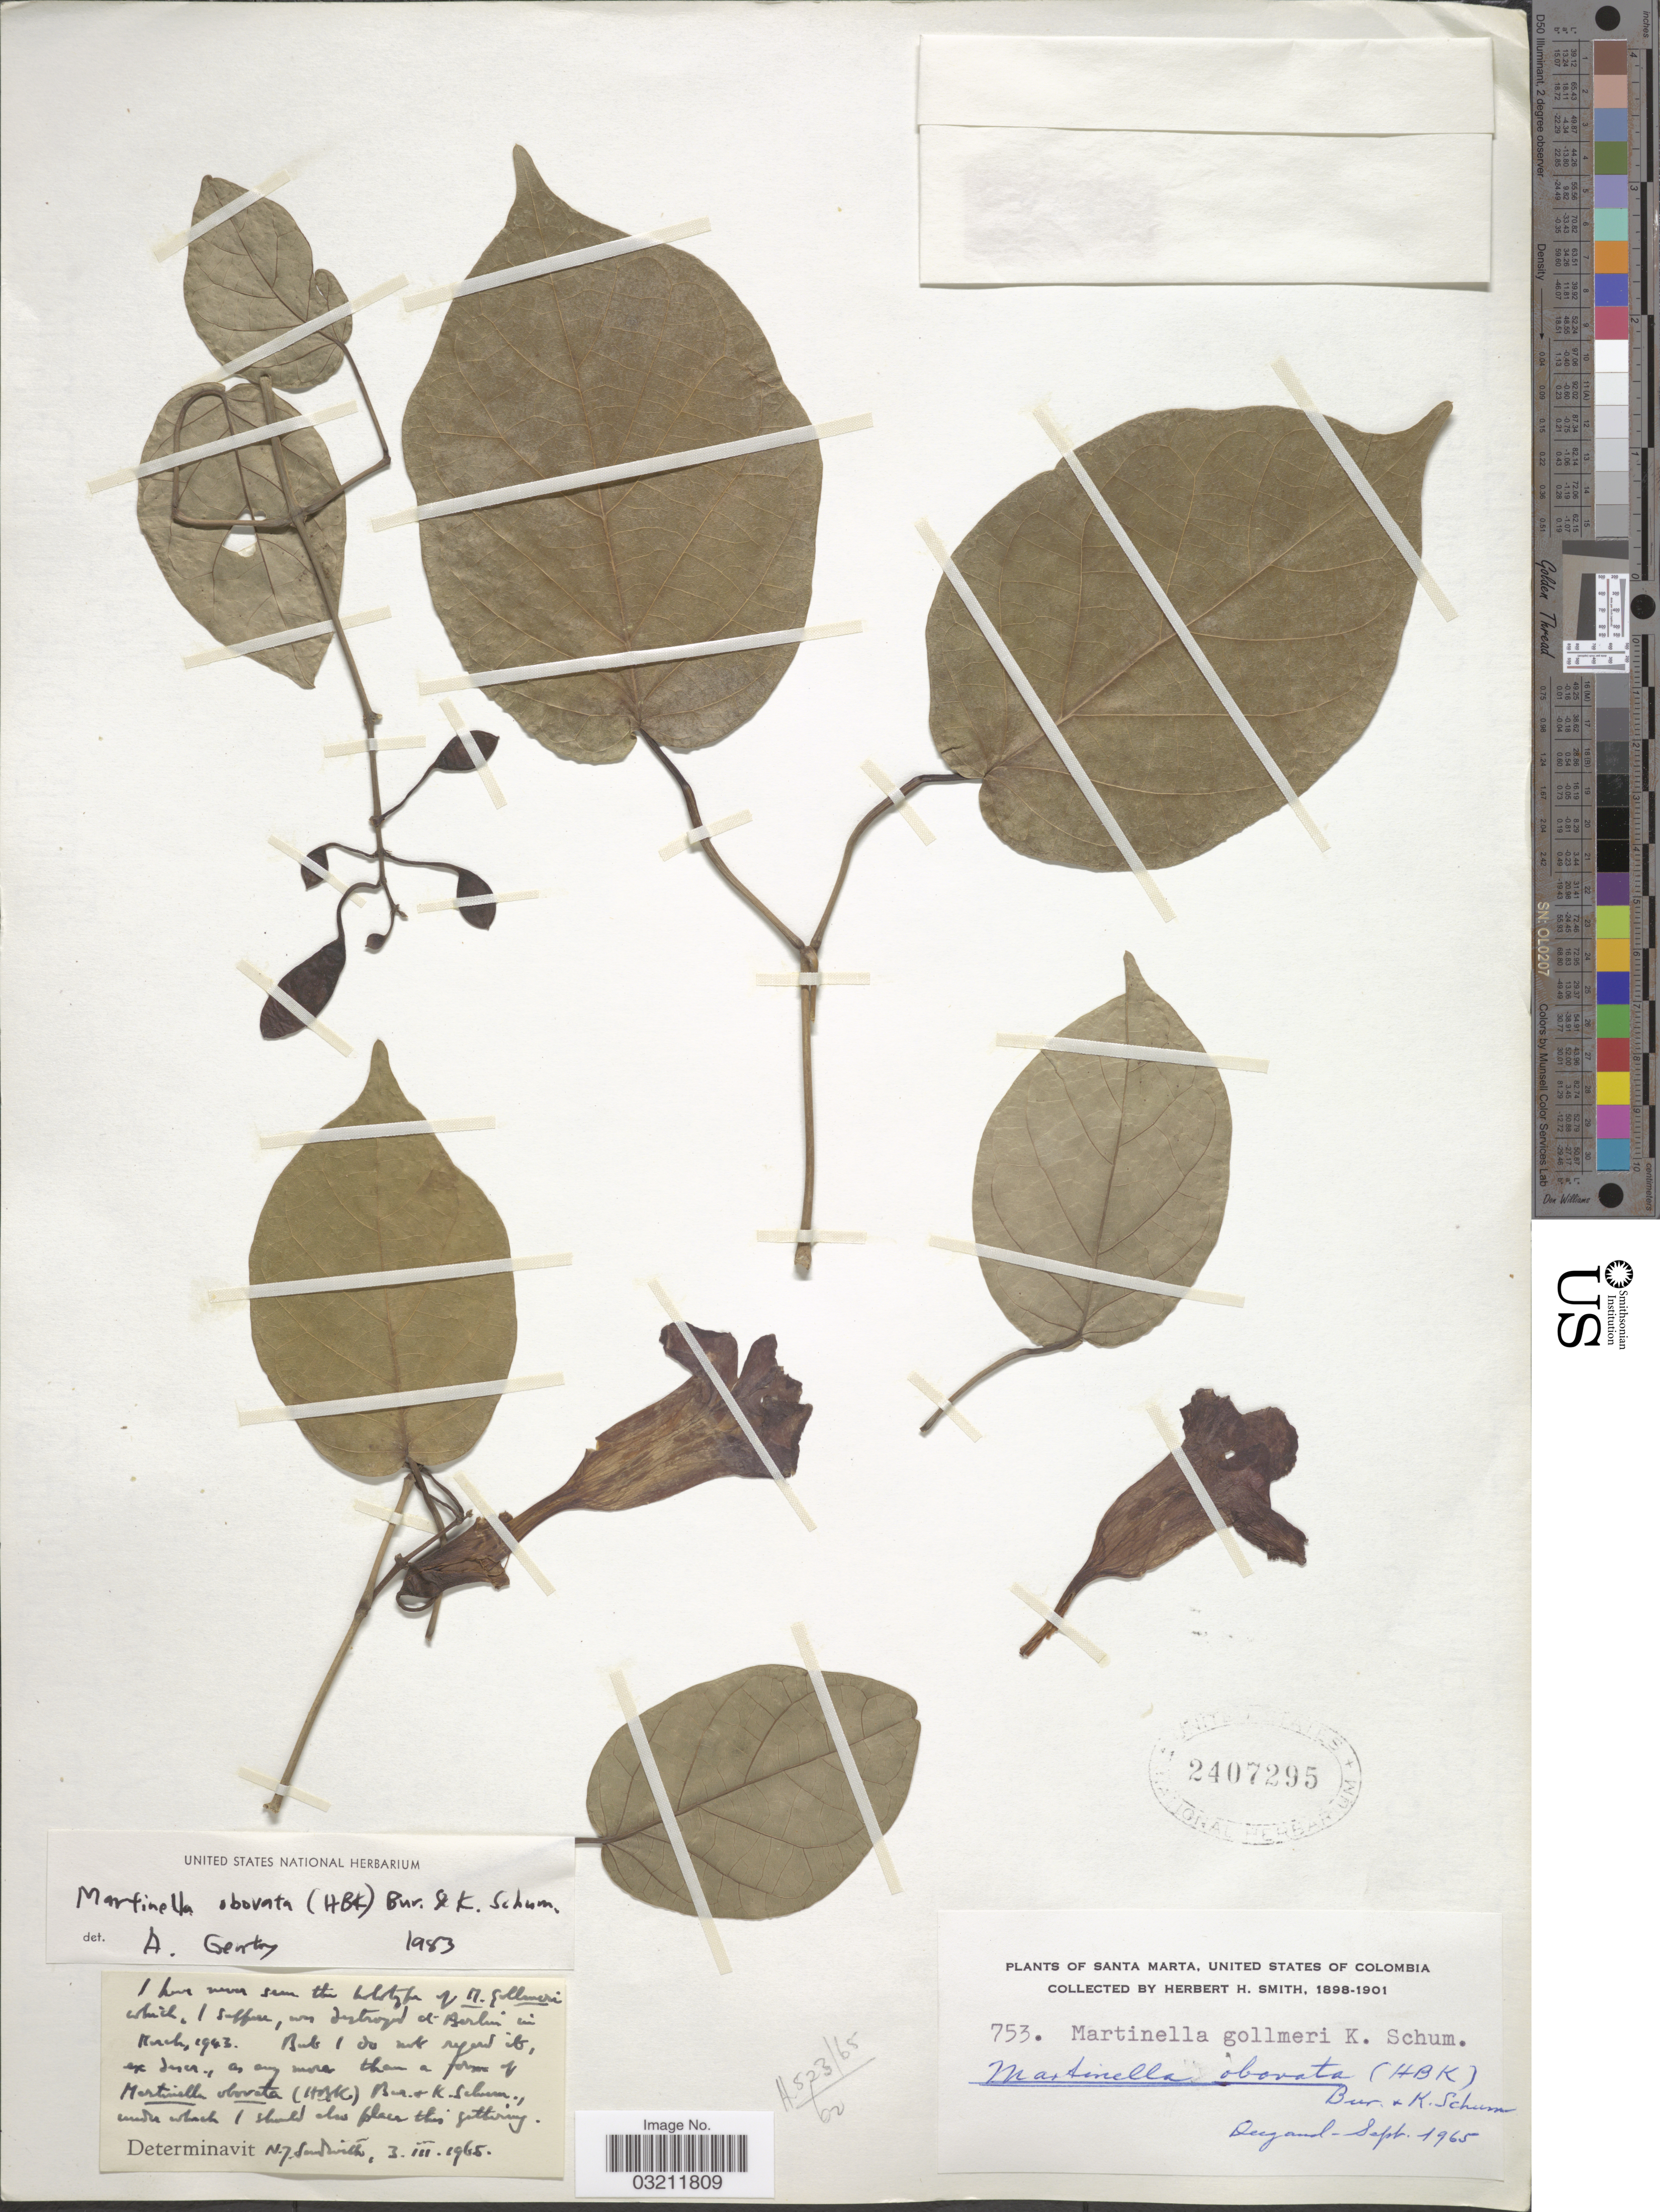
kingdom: Plantae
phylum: Tracheophyta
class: Magnoliopsida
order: Lamiales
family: Bignoniaceae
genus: Martinella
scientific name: Martinella obovata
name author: (Kunth) Bureau & K. Schum.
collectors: Herbert H. Smith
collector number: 753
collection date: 1898/1901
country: Colombia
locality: Santa Marta, United States of Colombia.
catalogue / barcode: US 2407295